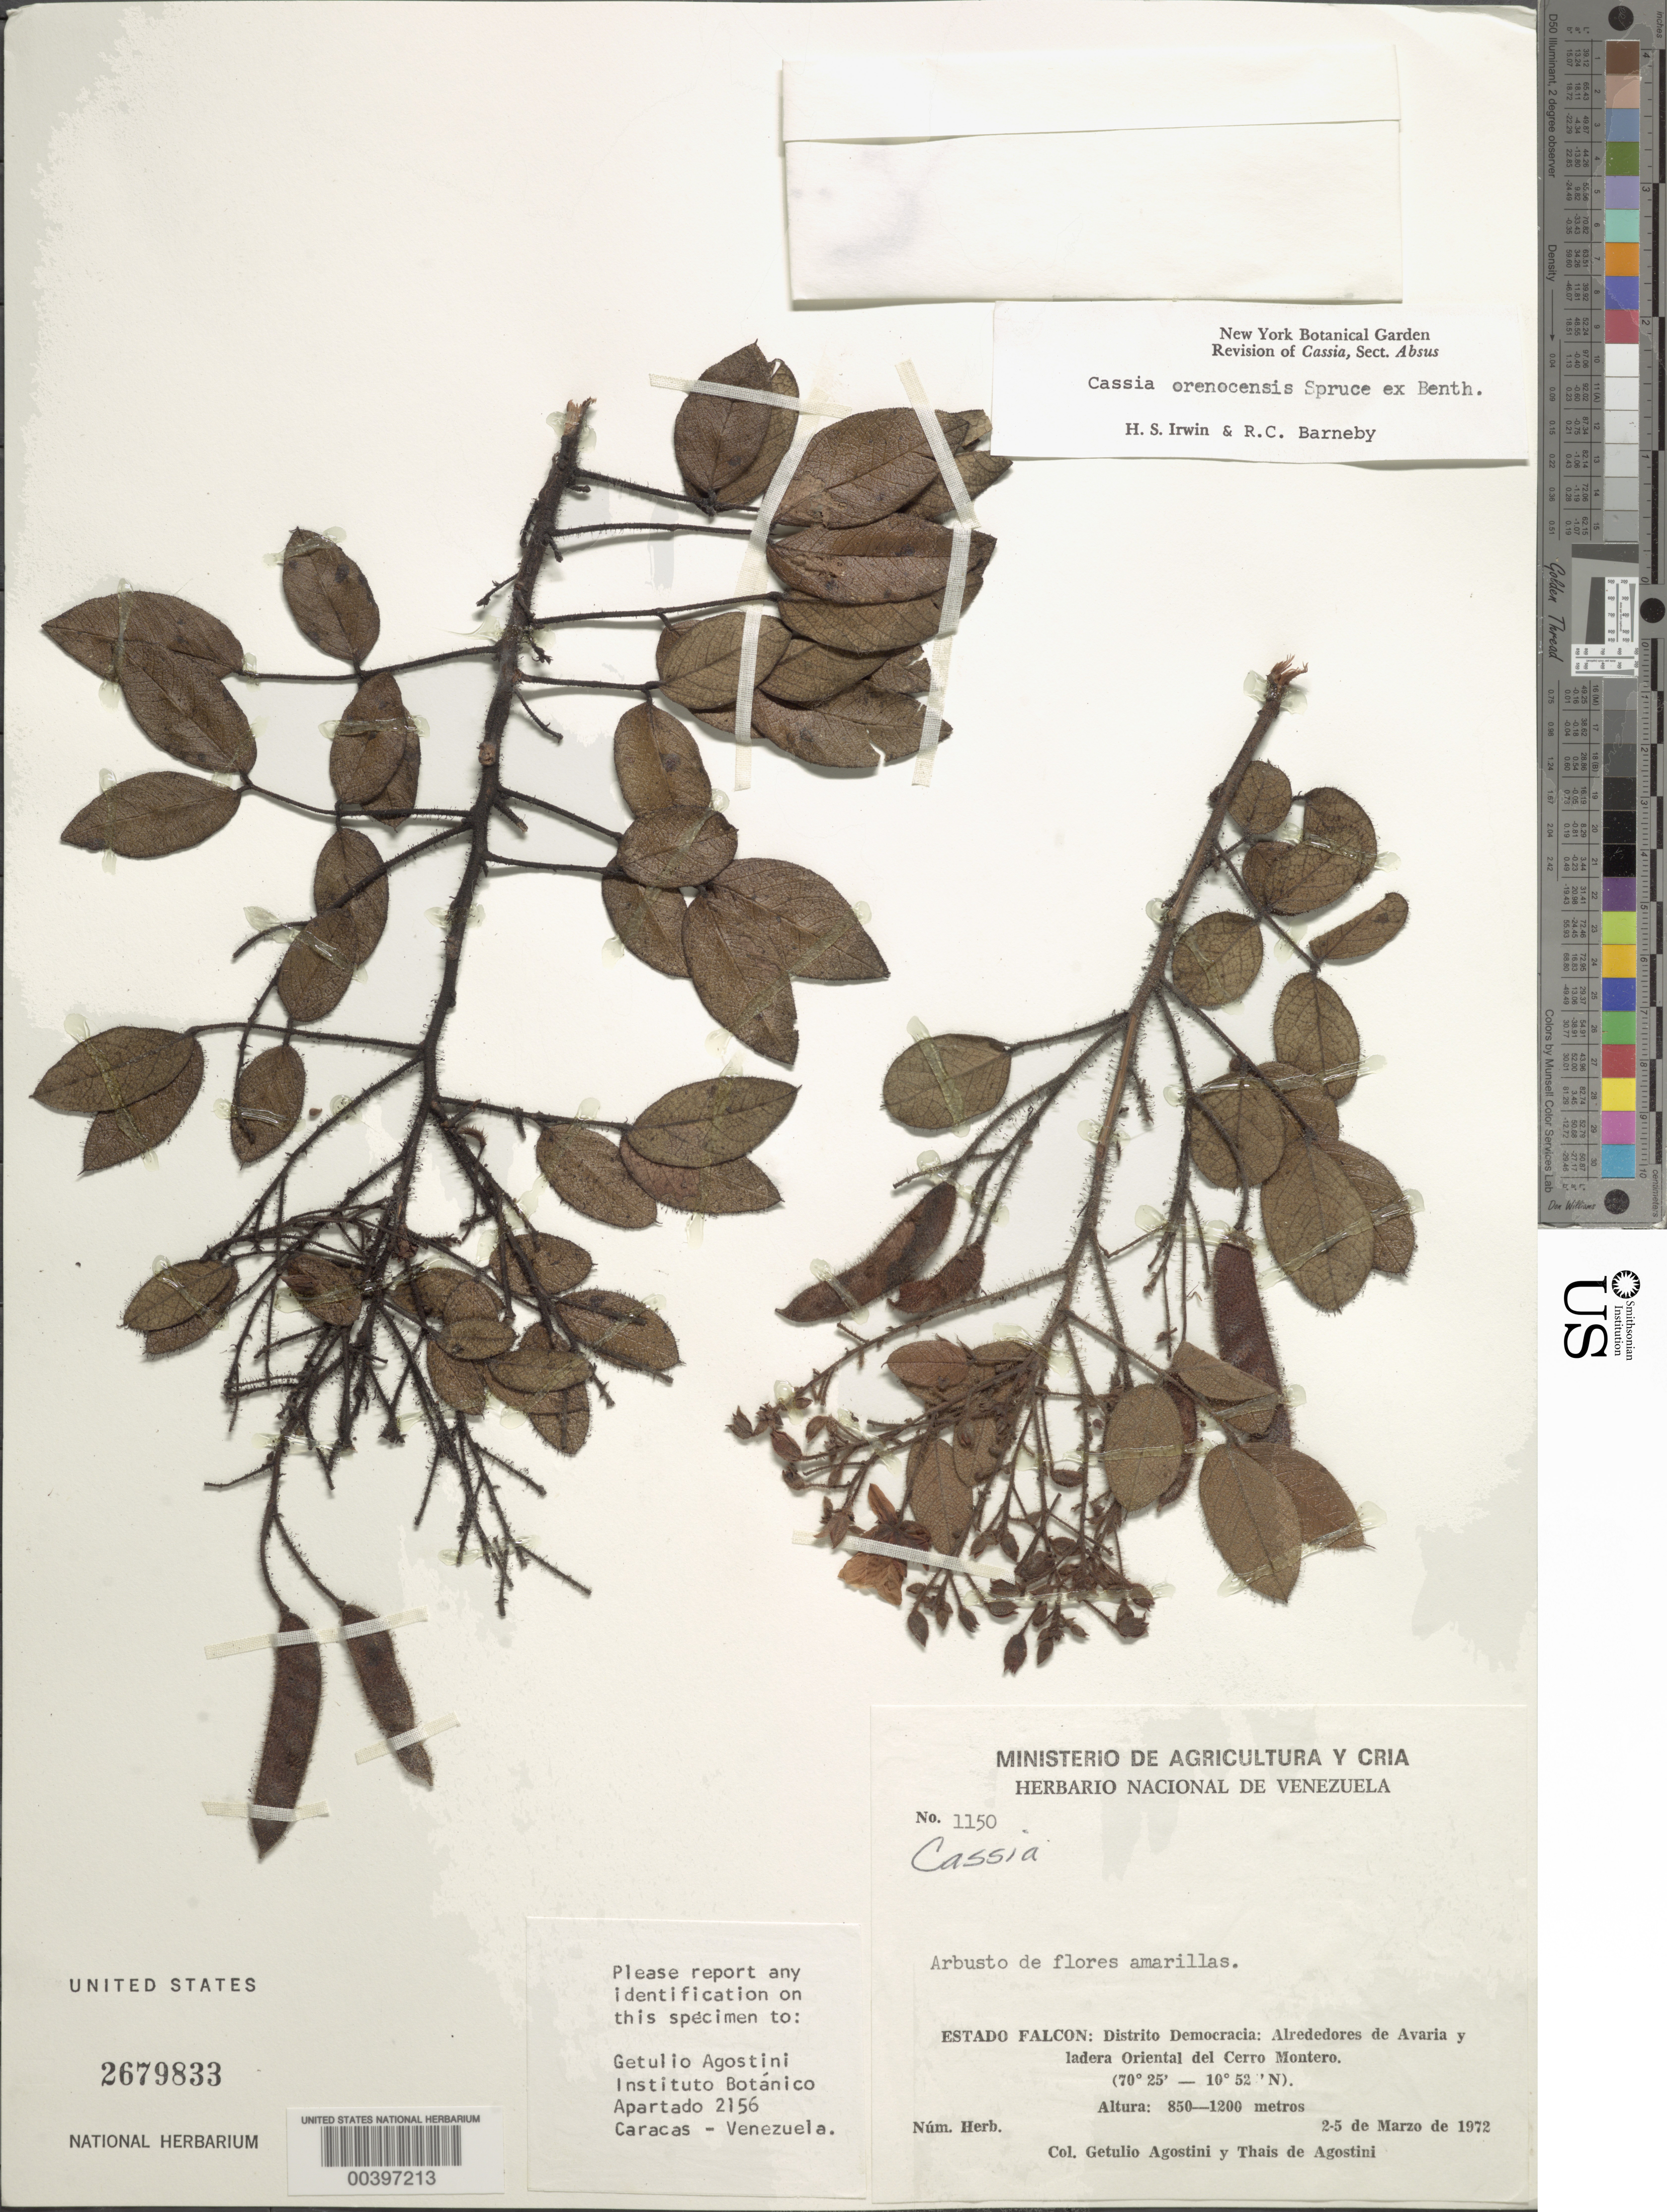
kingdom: Plantae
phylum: Tracheophyta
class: Magnoliopsida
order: Fabales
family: Fabaceae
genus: Chamaecrista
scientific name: Chamaecrista orenocensis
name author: (Spruce ex Benth.) H.S. Irwin & Barneby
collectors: G. Agostini & T. Agostini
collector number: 1150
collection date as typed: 02 Mar 1972 to 05 Mar 1972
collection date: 1972-03-02/1972-03-05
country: Venezuela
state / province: Falcón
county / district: Democracia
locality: Alrededores de Avaria y ladera Oriental del Cerro Montero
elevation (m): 850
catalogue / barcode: US 2679833